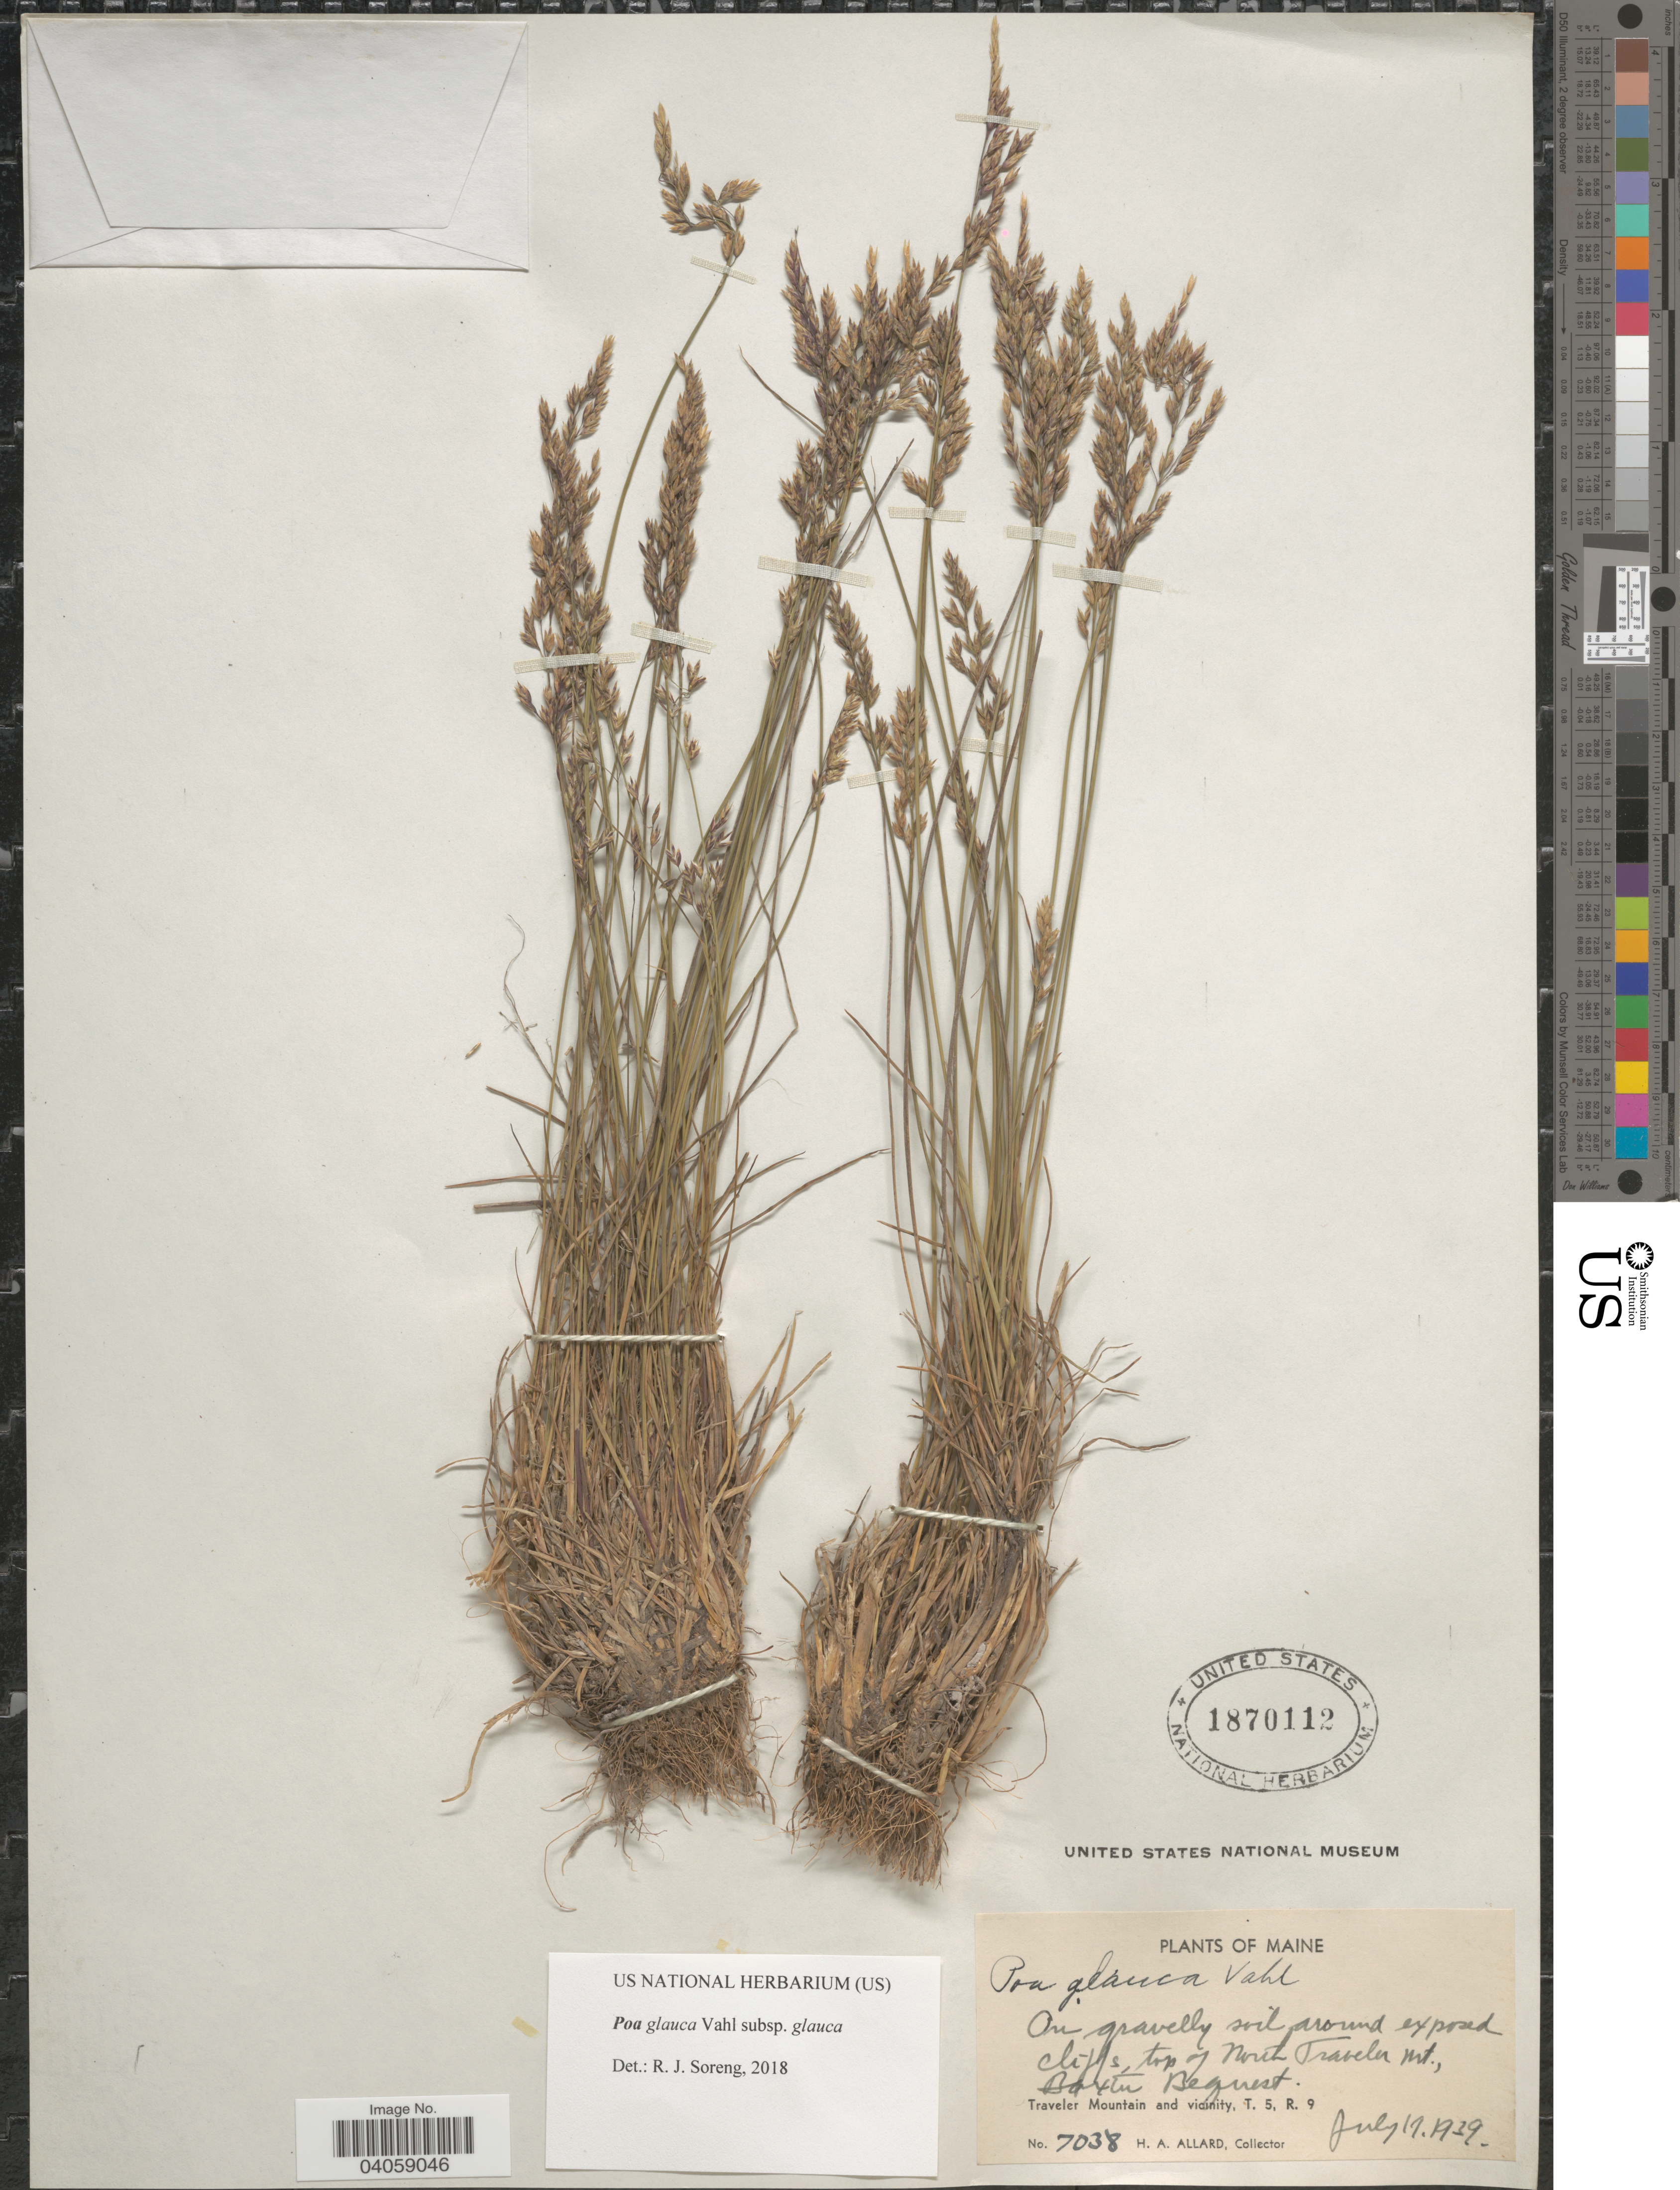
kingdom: Plantae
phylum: Tracheophyta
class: Liliopsida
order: Poales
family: Poaceae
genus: Poa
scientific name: Poa glauca subsp. glauca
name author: Vahl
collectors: H. A. Allard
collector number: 7038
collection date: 1939-07-17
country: United States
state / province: Maine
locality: On gravelly soil around exposed cliffs, top of North Traveler Mt., Baxter Beguest. Traveler Mountain and vicinity, T. 5, R.9.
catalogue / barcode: US 1870112